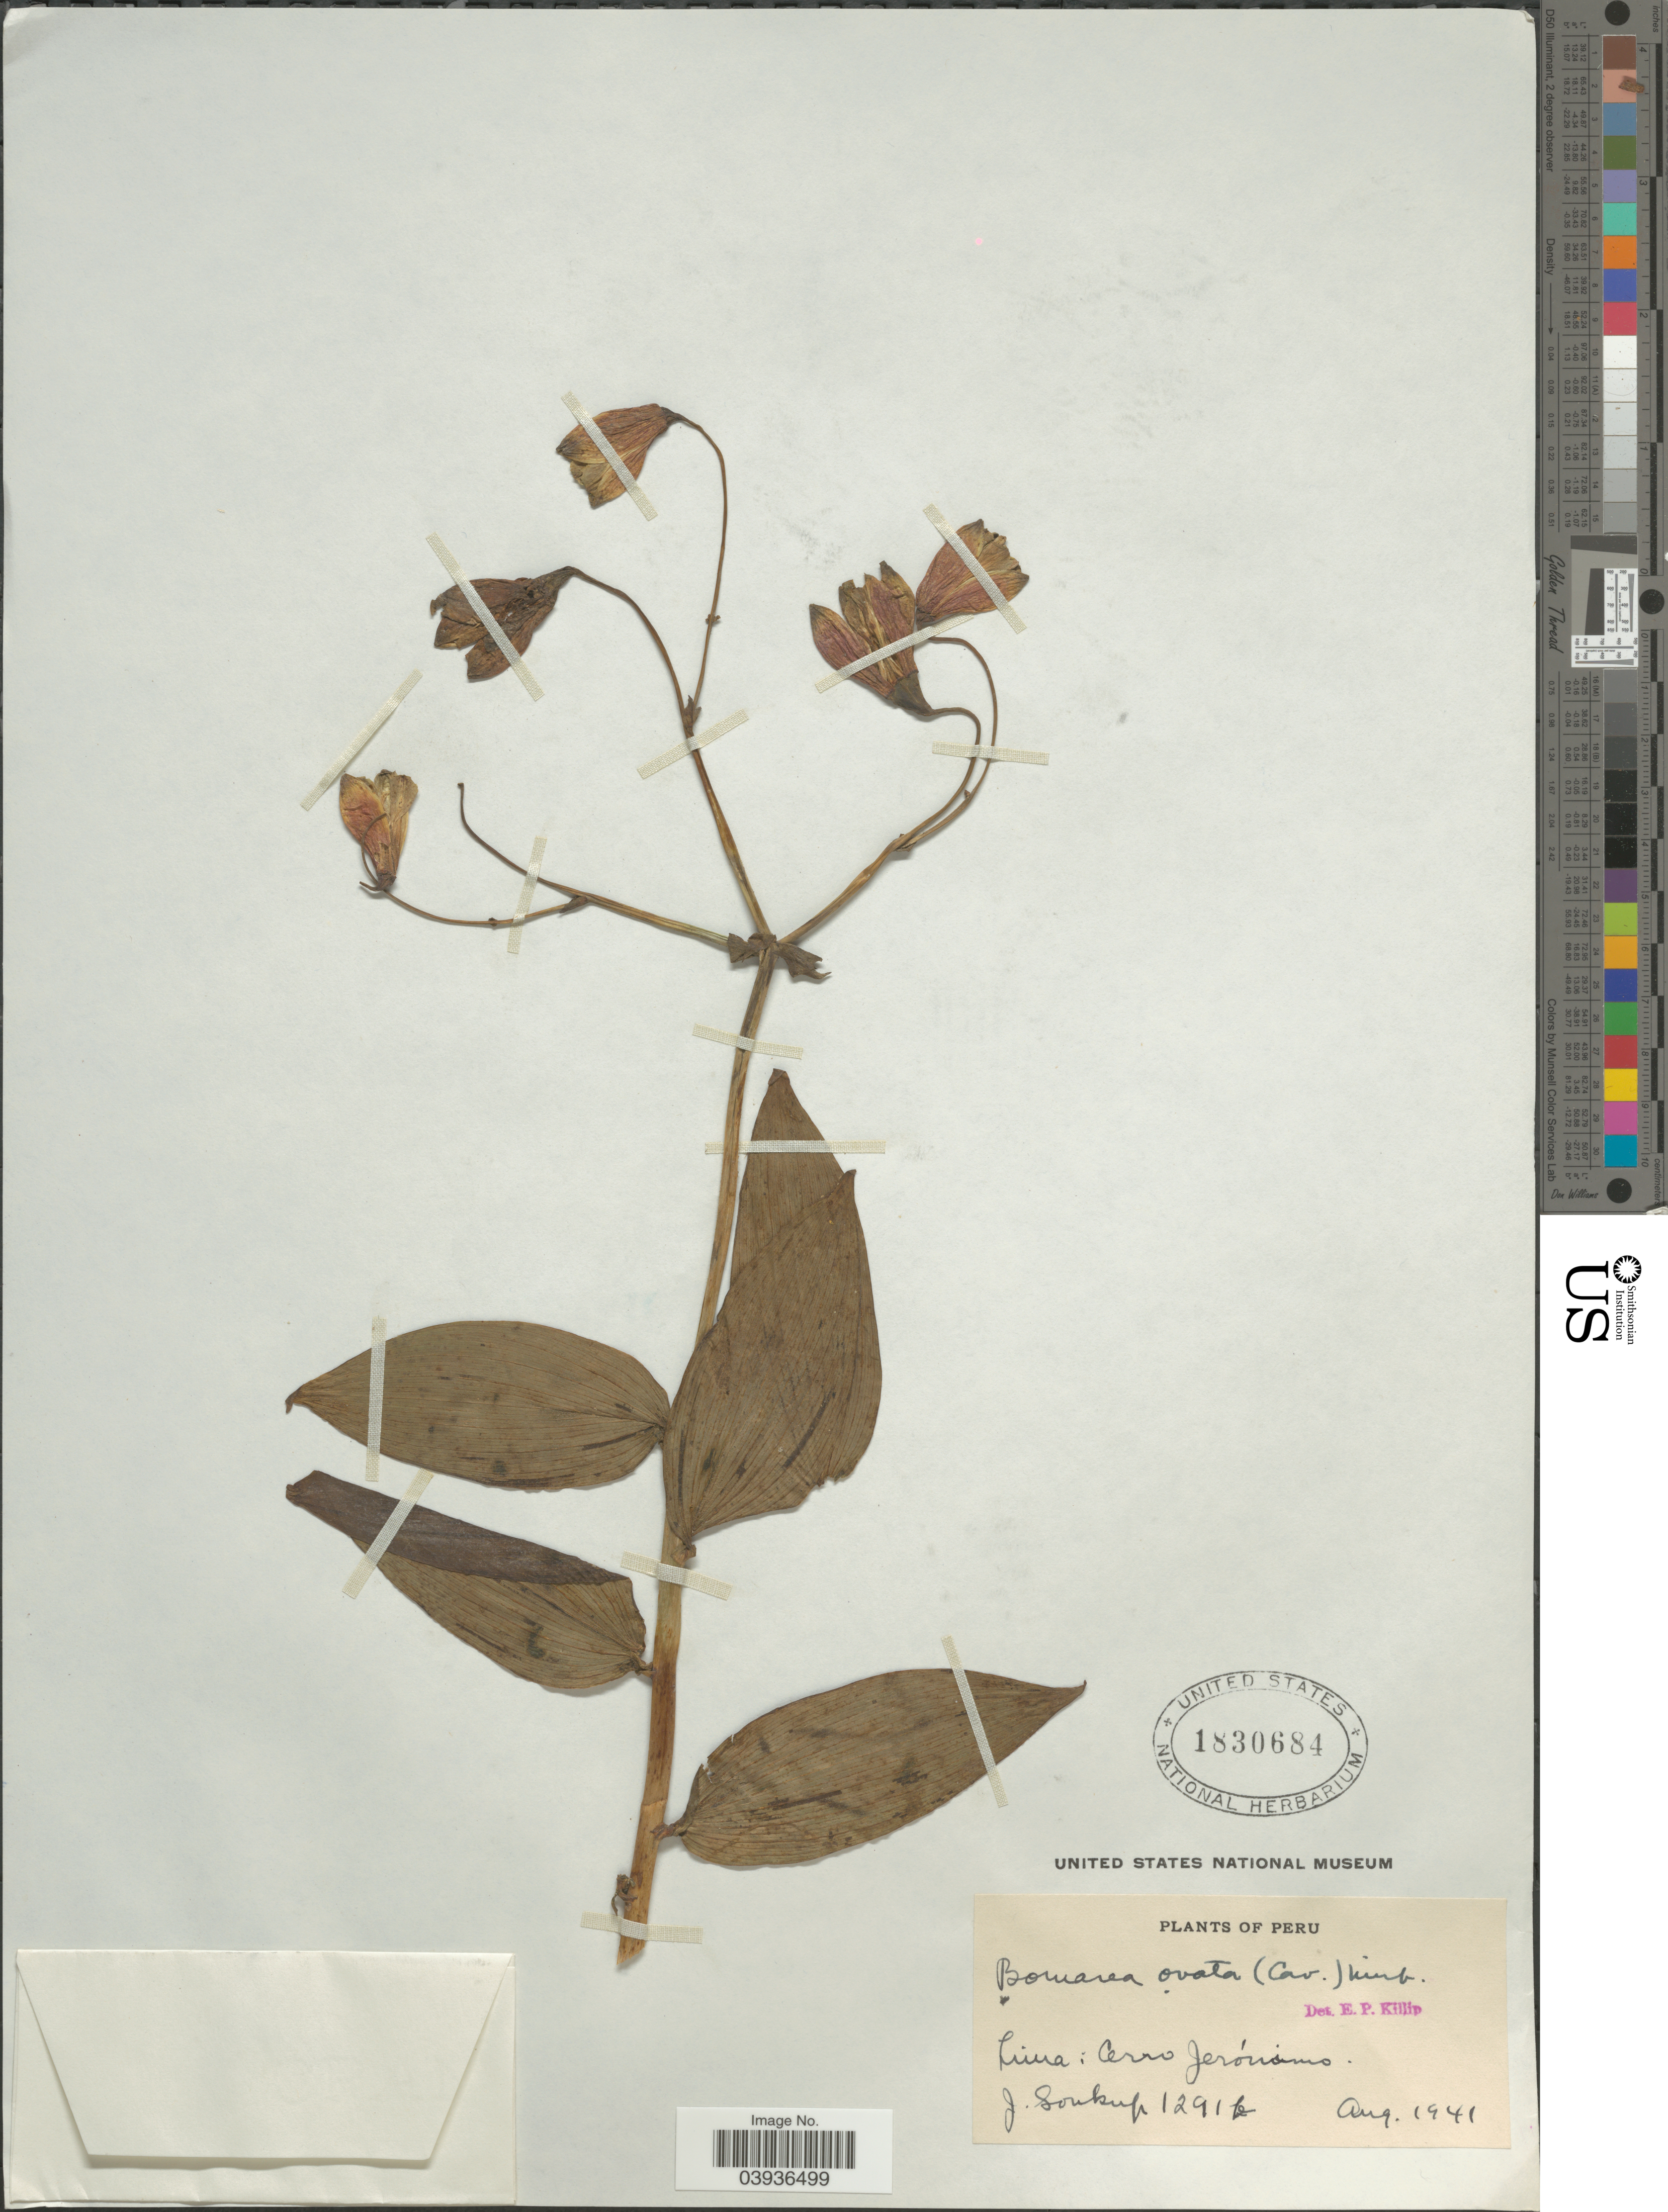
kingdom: Plantae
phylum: Tracheophyta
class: Liliopsida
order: Liliales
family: Alstroemeriaceae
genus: Bomarea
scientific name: Bomarea ovata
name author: (Cav.) Mirb.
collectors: J. Soukup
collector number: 1291b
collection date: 1941-08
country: Peru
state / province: Lima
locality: Cerro Jerónimo.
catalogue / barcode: US 1830684